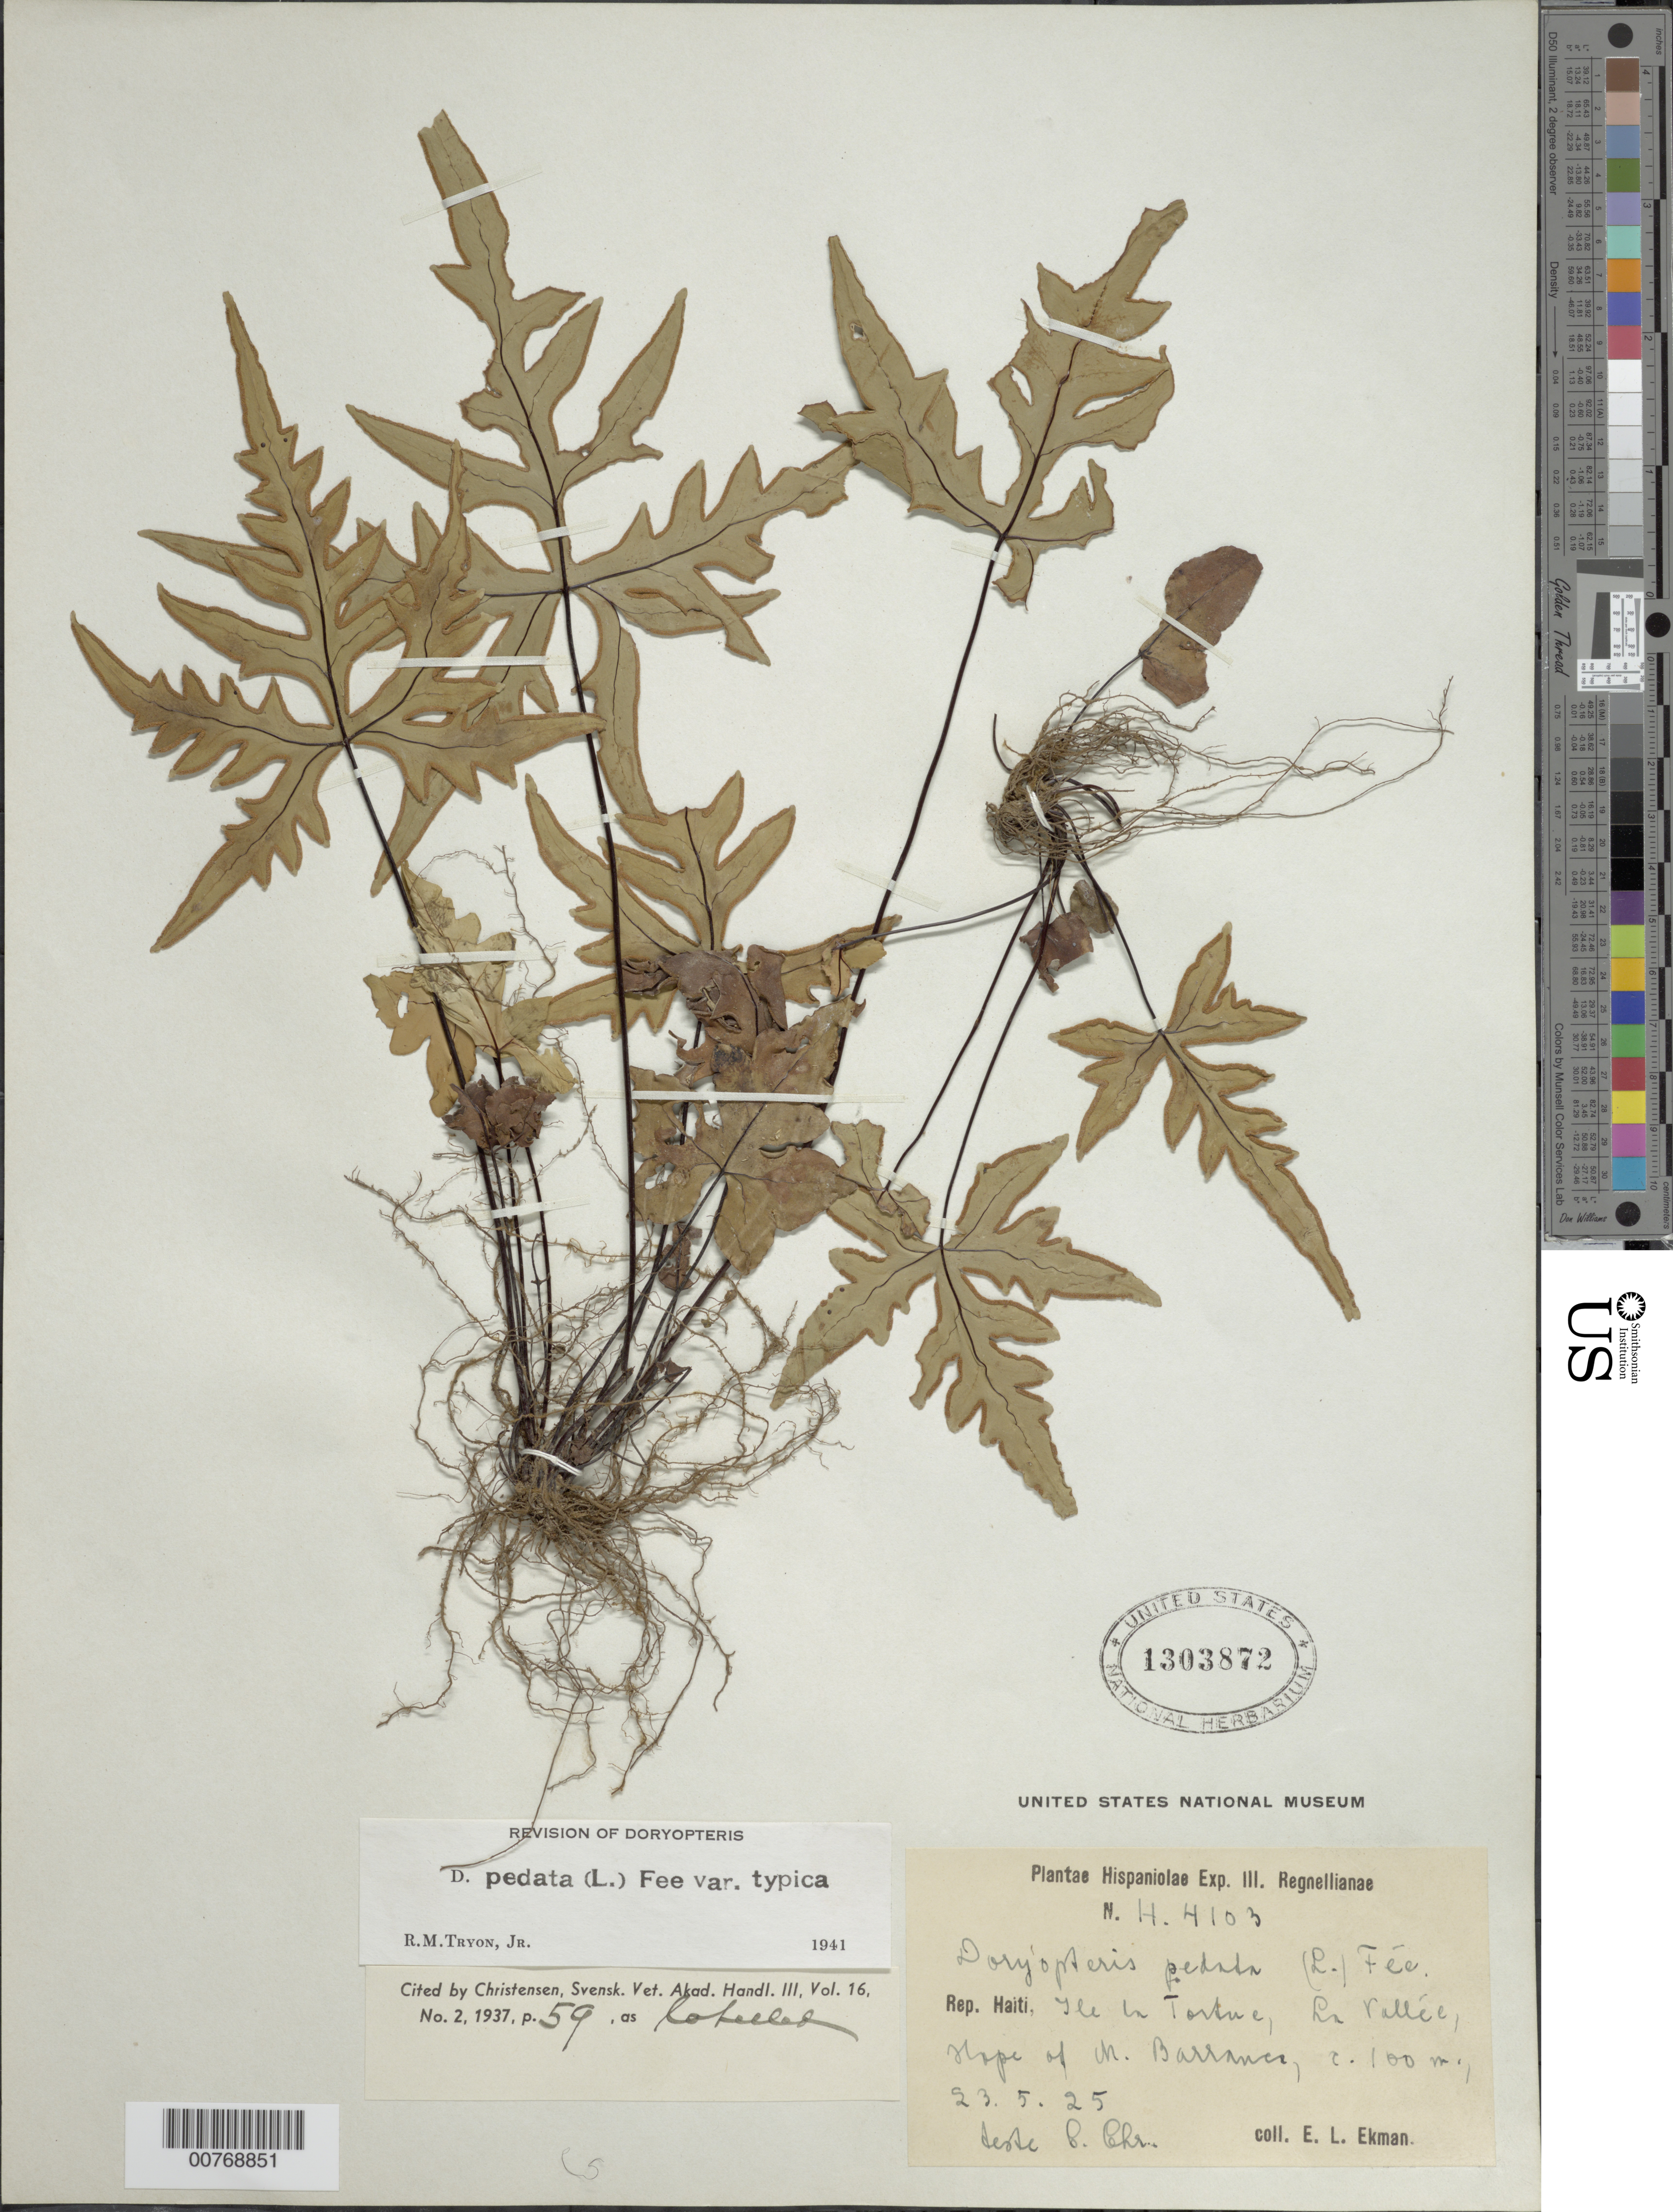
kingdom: Plantae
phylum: Tracheophyta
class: Polypodiopsida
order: Polypodiales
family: Pteridaceae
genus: Doryopteris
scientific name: Doryopteris pedata var. typica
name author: (L.) Fée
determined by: Tryon, Rolla M., Jr.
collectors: E. L. Ekman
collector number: H 4103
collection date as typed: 23 May 1925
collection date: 1925-05-23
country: Haiti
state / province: Nord-Óuest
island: Île de la Tortue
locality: Ile La Tortue, La Vallée, slope of M. Balance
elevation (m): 100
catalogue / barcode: US 1303872